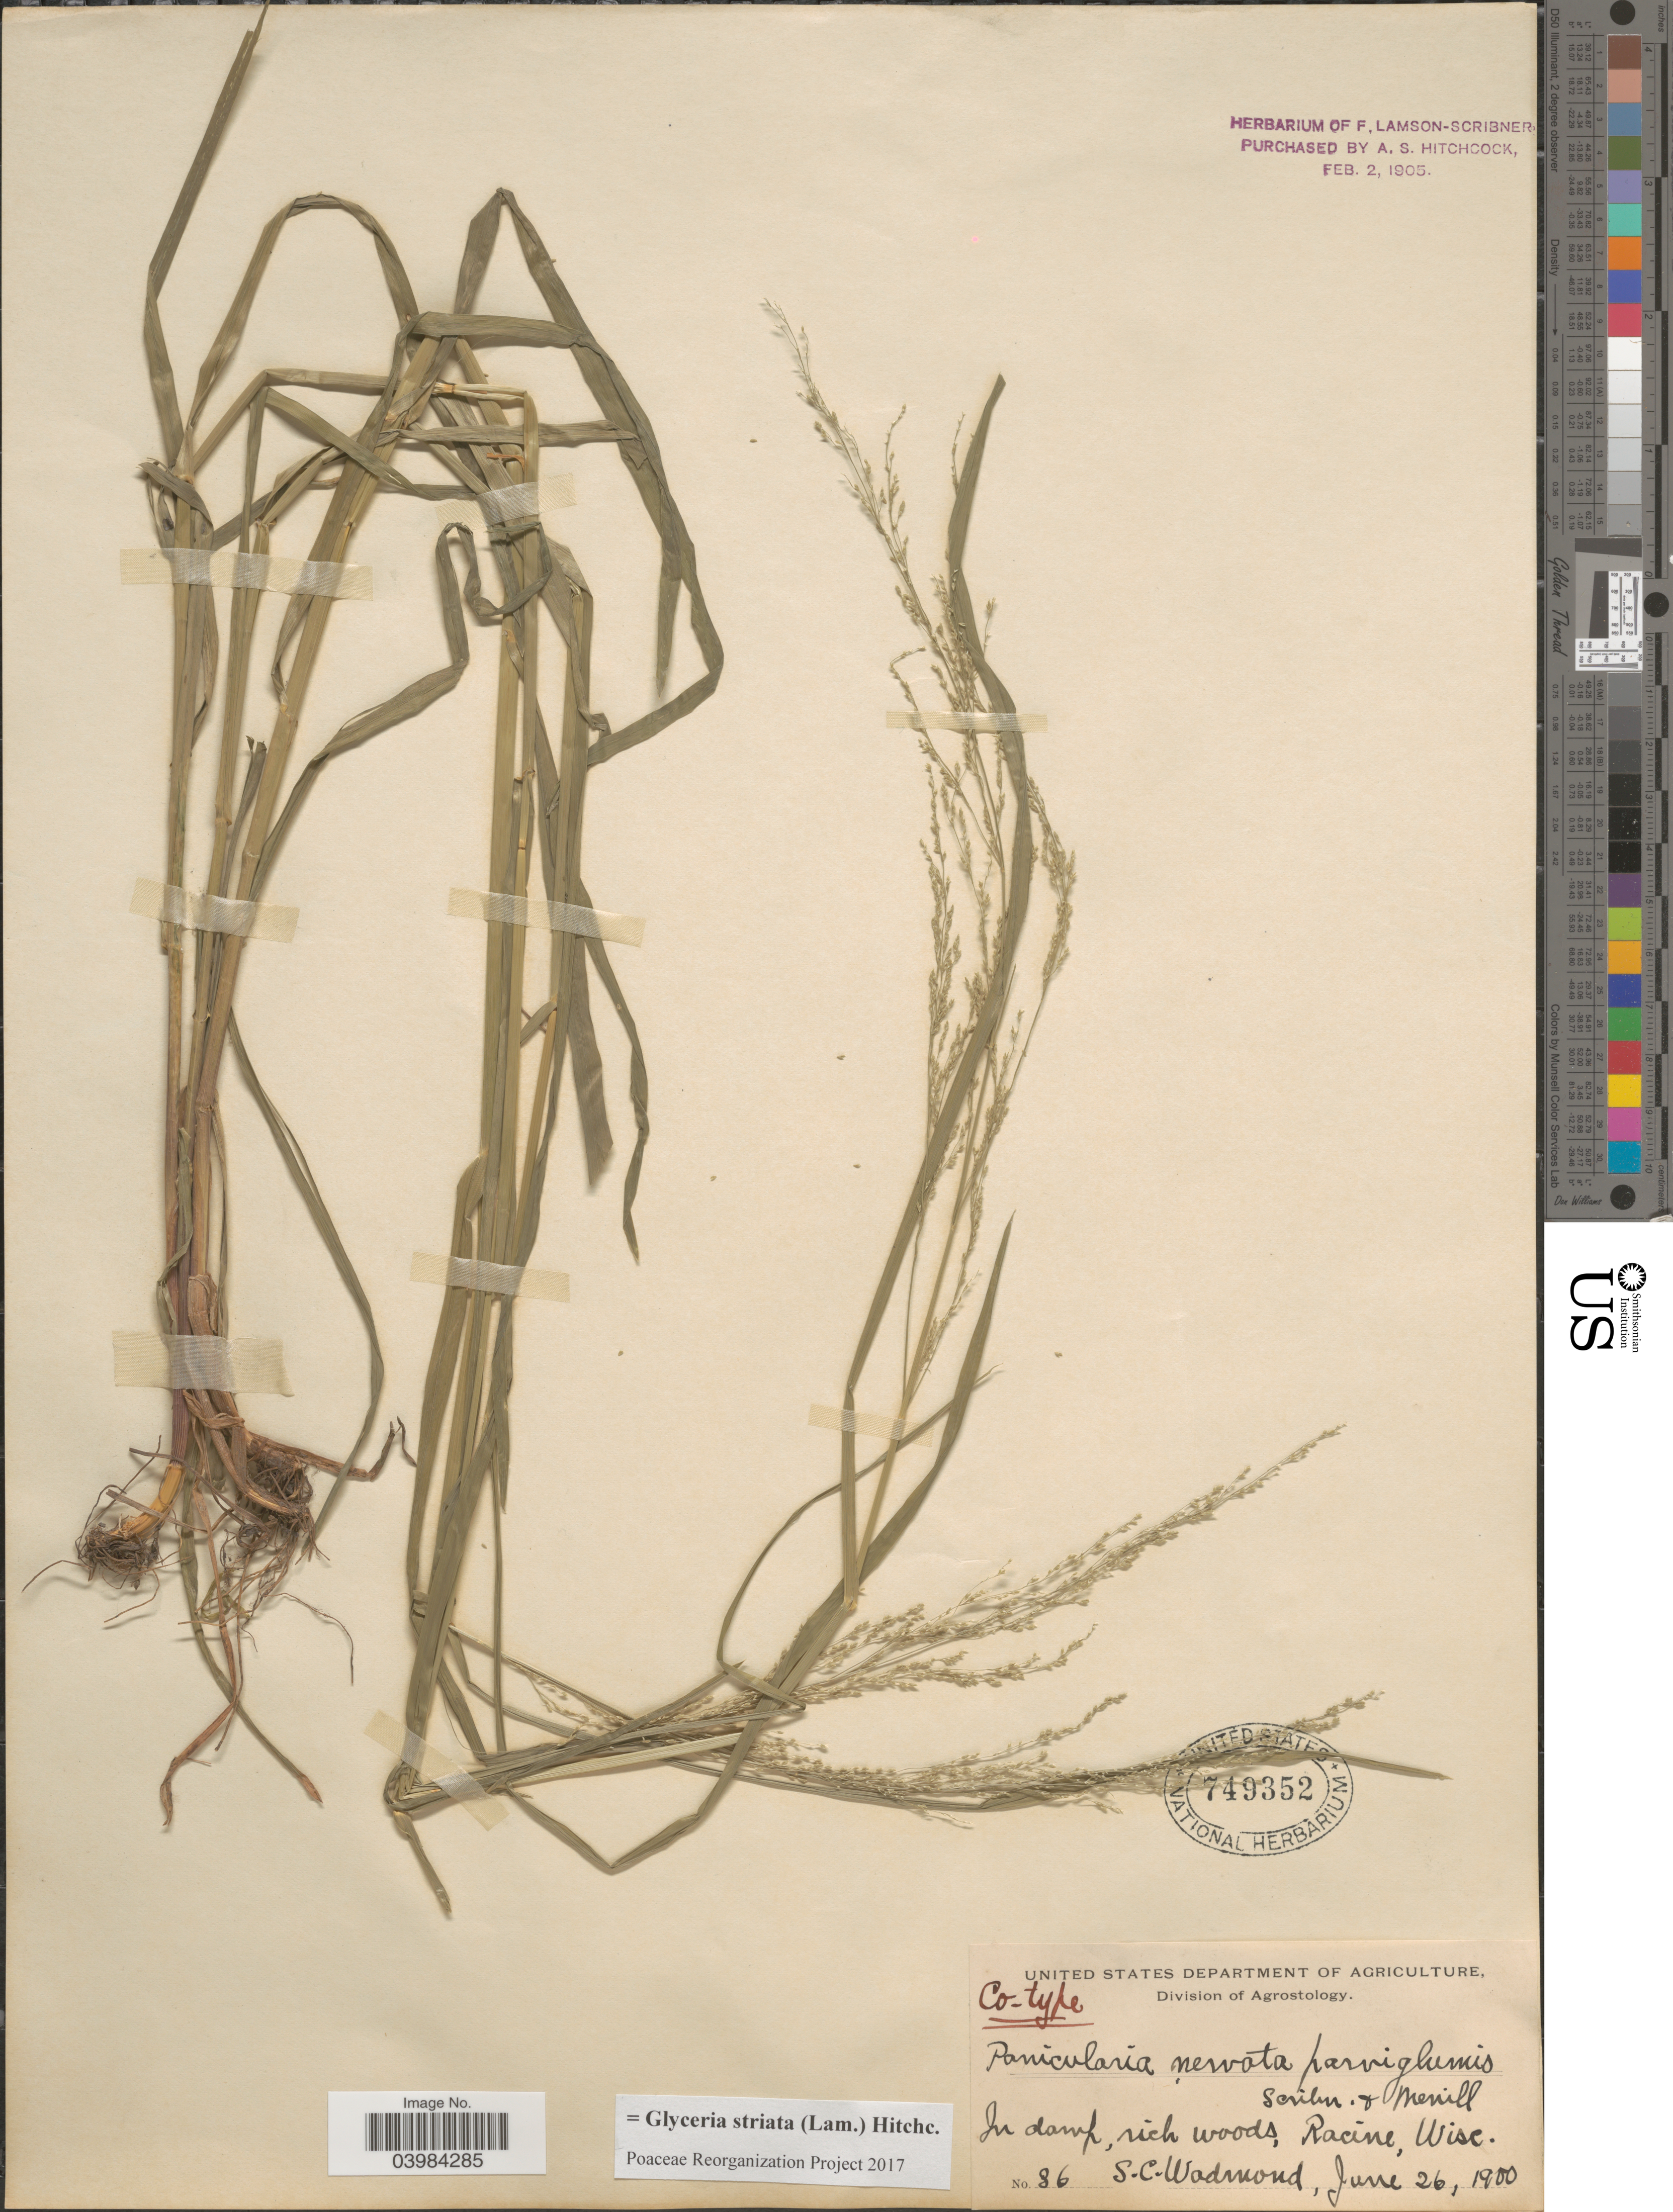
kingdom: Plantae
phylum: Tracheophyta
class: Liliopsida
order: Poales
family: Poaceae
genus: Glyceria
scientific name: Glyceria striata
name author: (Lam.) Hitchc.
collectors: S. Wadmond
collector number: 86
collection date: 1900-06-26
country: United States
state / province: Wisconsin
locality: Racine.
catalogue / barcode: US 749352